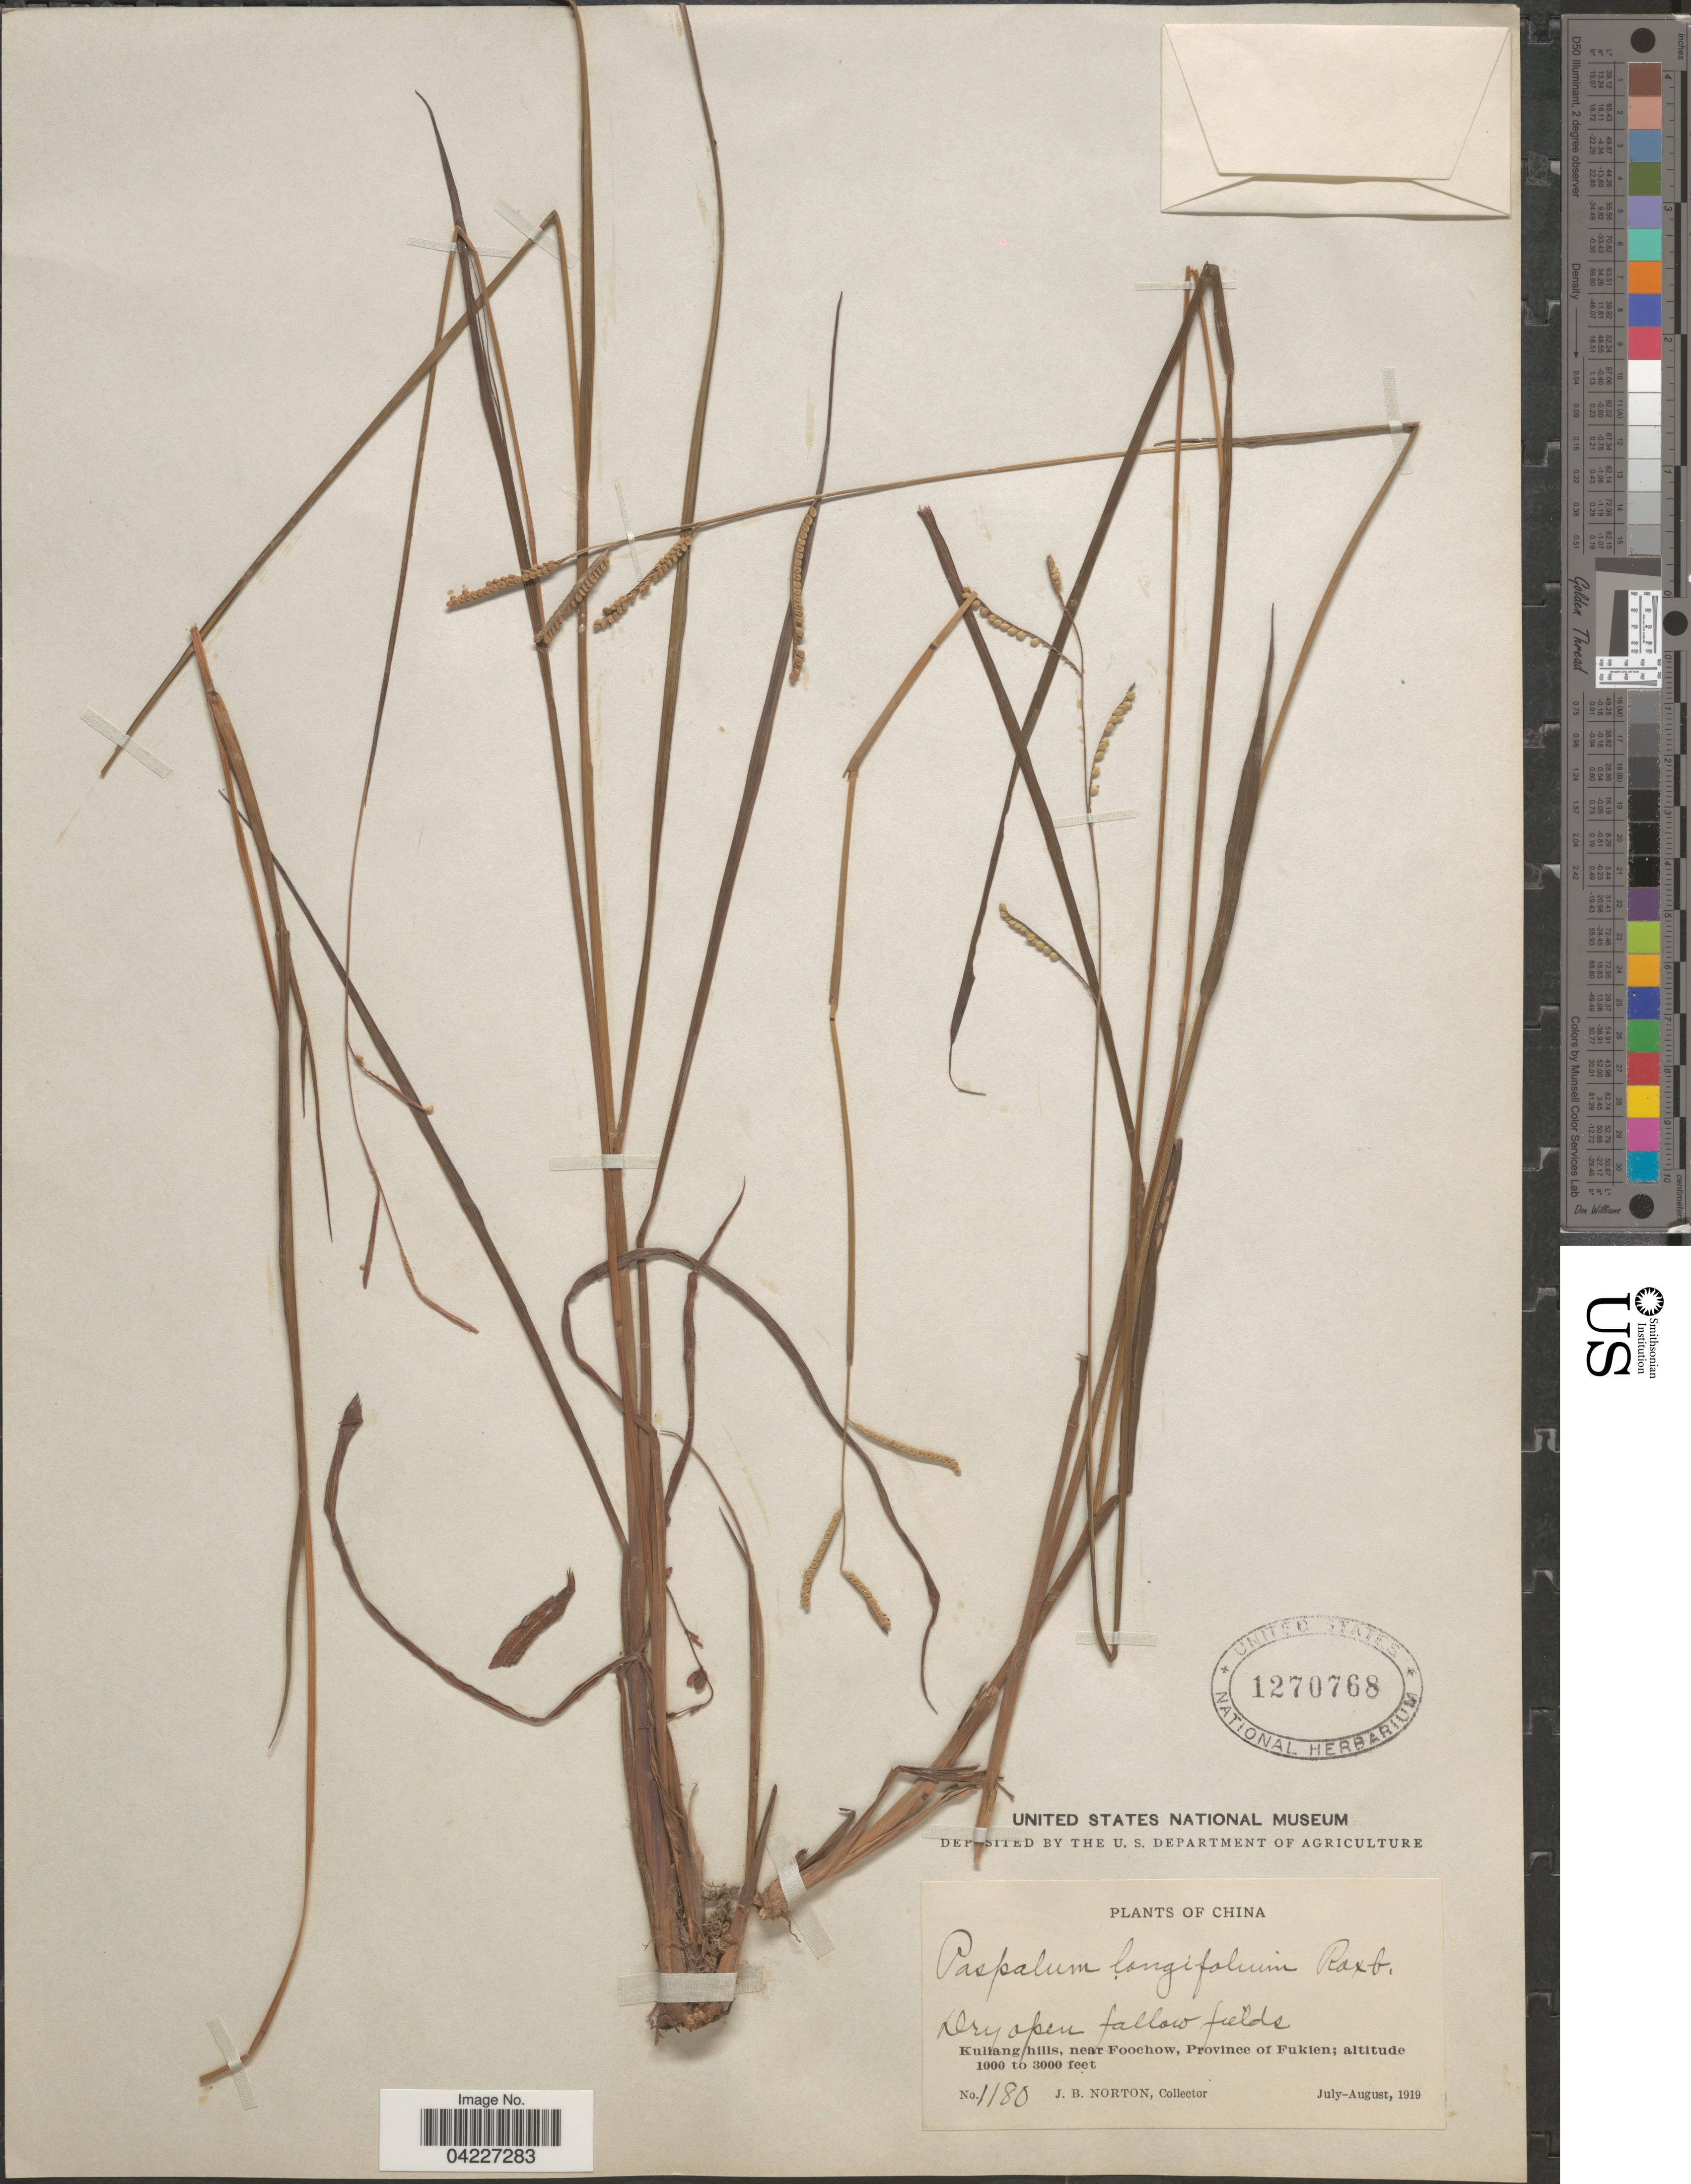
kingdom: Plantae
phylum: Tracheophyta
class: Liliopsida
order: Poales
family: Poaceae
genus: Paspalum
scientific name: Paspalum orbiculare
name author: G. Forst.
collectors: J. B. Norton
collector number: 1180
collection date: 1919-07/1919-08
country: China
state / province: Fujian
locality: Dry open fallow fields. Kuliang hills, near Foochow, Province Of Fukien.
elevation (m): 305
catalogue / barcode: US 1270768